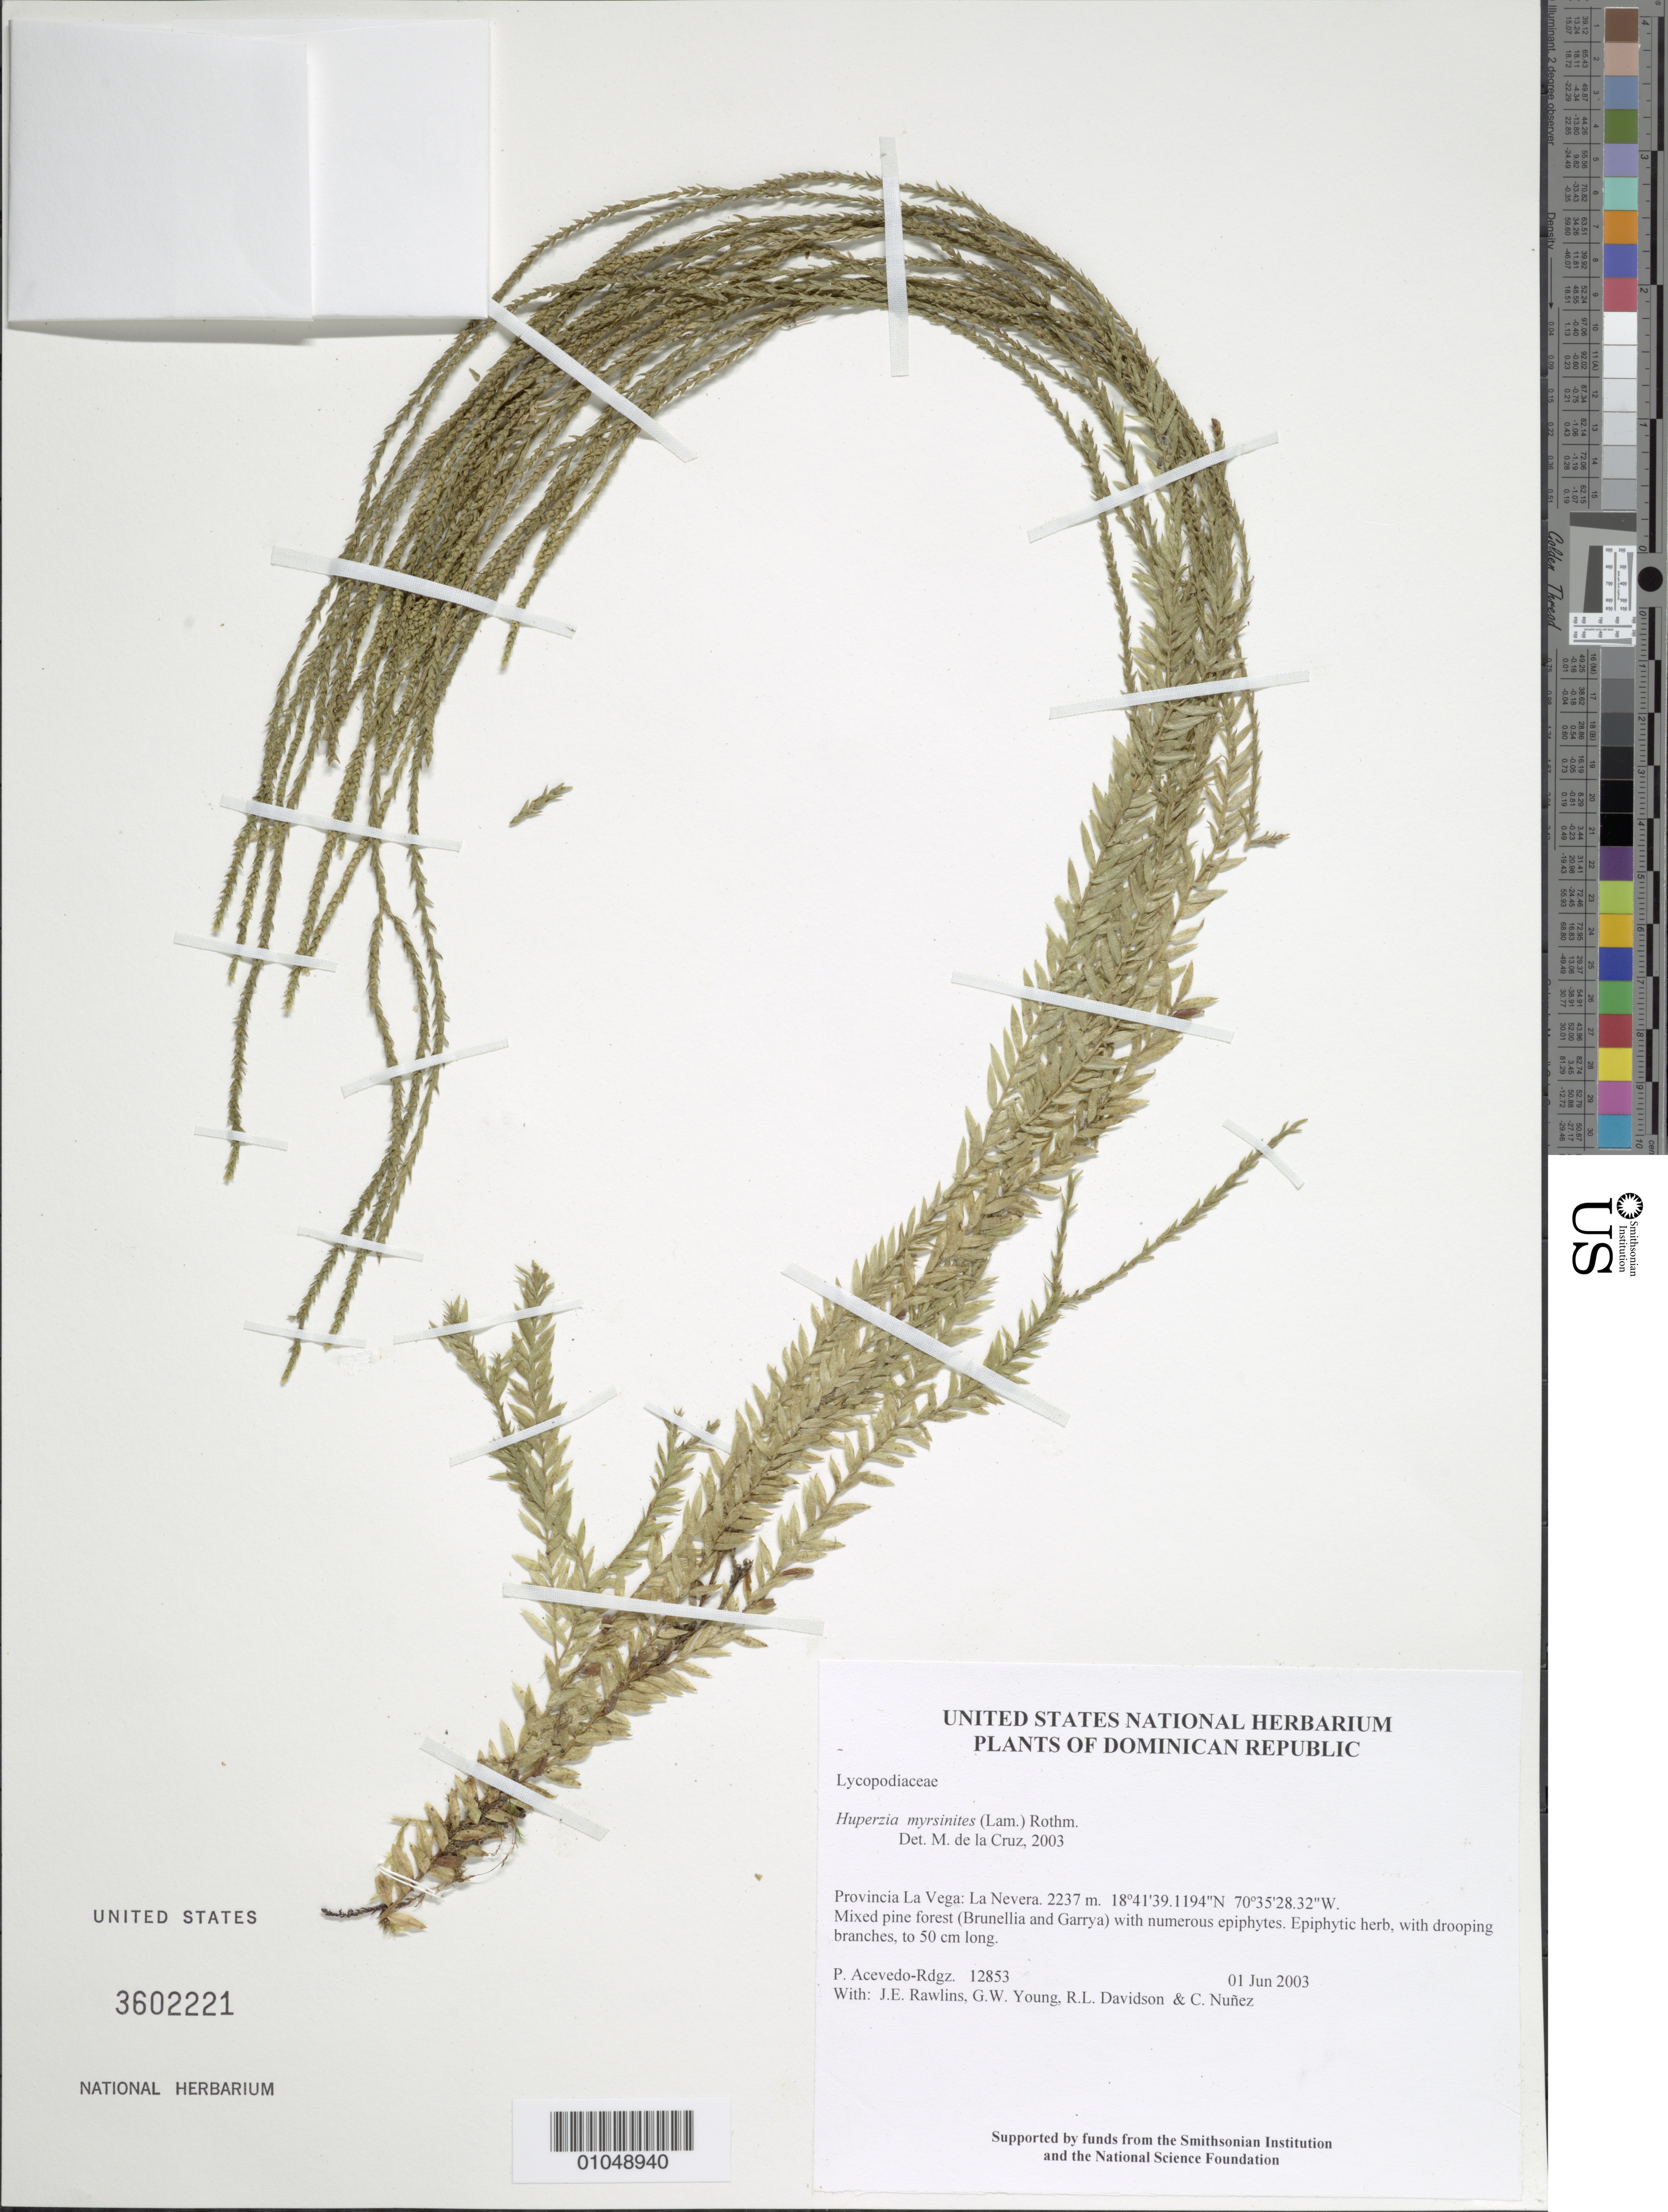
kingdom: Plantae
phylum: Tracheophyta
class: Lycopodiopsida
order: Lycopodiales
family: Lycopodiaceae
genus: Phlegmariurus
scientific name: Phlegmariurus myrsinites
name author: (Lam.) B. Øllg.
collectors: P. Acevedo-Rodr., J. Rawlins, G. Young, R. Davidson & C. Nunez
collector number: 12853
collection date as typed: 01 Jun 2003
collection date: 2003-06-01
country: Dominican Republic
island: Hispaniola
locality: Provincia La Vega: La Nevera.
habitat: Mixed pine forest (Brunellia and Garrya) with numerous epiphytes.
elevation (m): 2237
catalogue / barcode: US 3602221